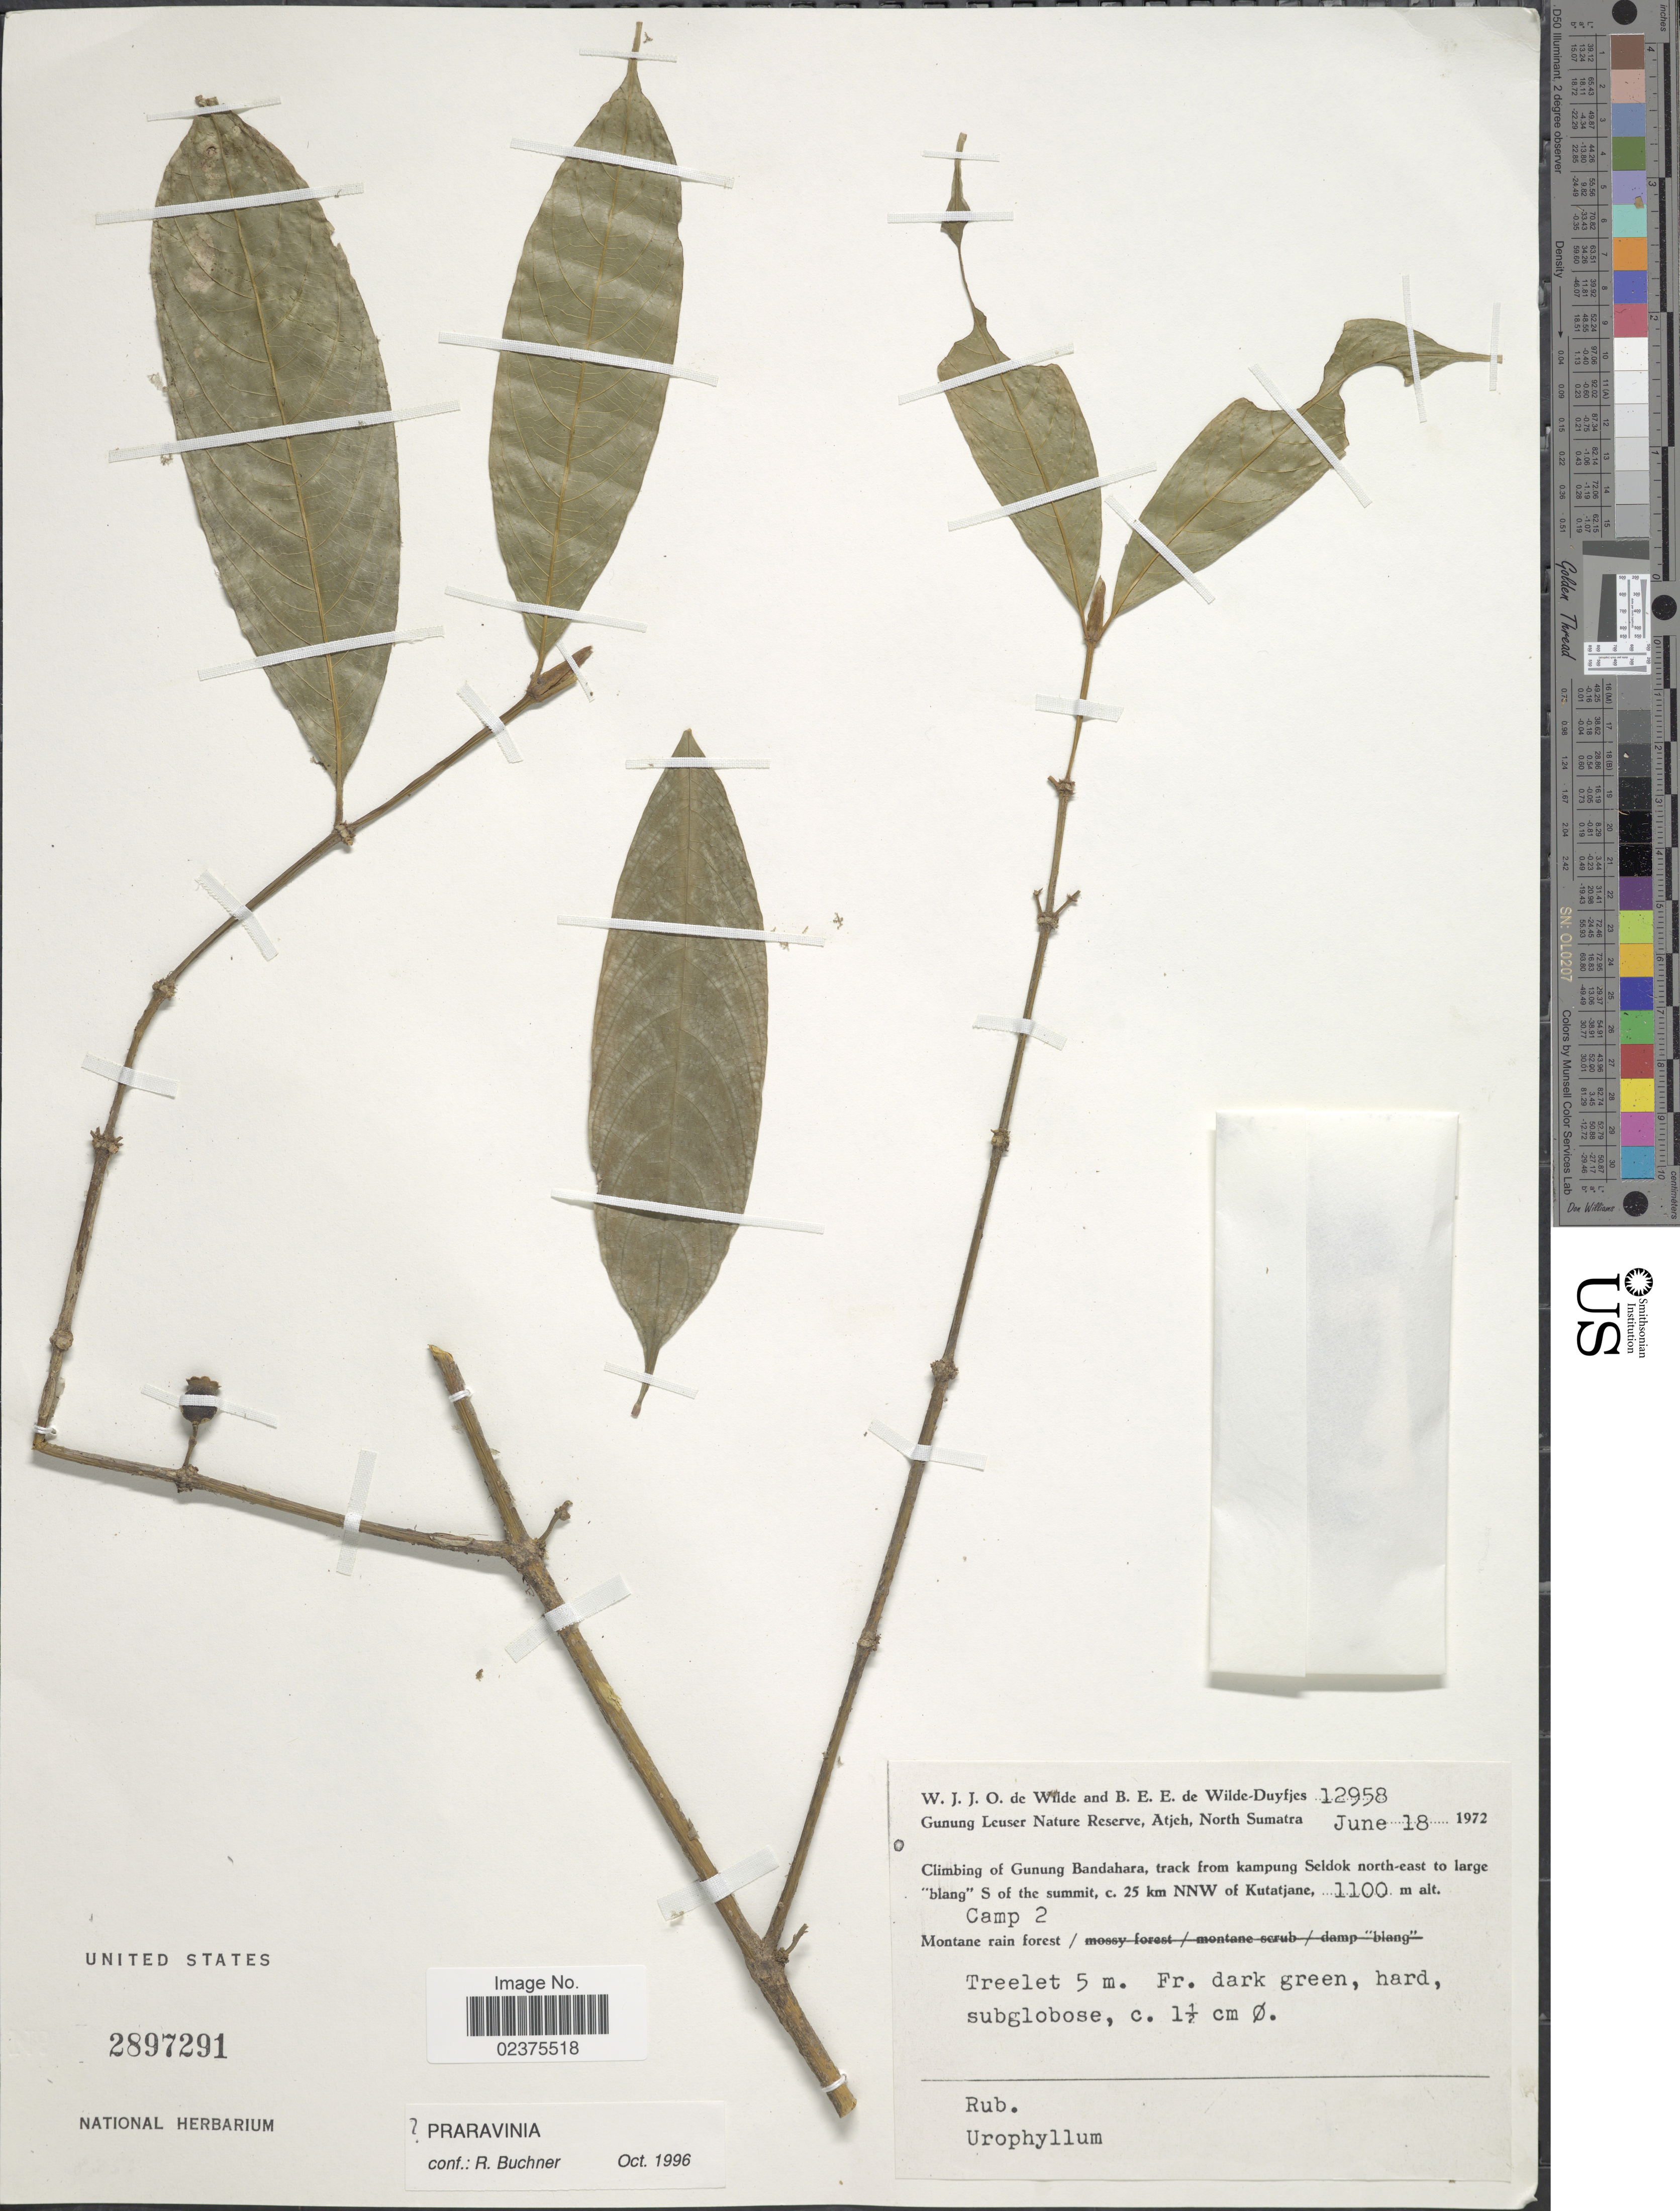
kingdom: Plantae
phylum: Tracheophyta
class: Magnoliopsida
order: Gentianales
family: Rubiaceae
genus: Praravinia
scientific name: Praravinia sp.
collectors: W. J. de Wilde & B. E. de Wilde-Duyfjes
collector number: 12958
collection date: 1972-06-18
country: Indonesia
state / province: Sumatra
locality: Gunung Leuser Nature Reserve, Atjeh, North Sumatra, Climbing of Gunung Bandahara, track from kampong Seldok north-east to large blang, S of the summit, 25 km NNW of Kutatjane, Camp 2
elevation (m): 1100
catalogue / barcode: US 2897291